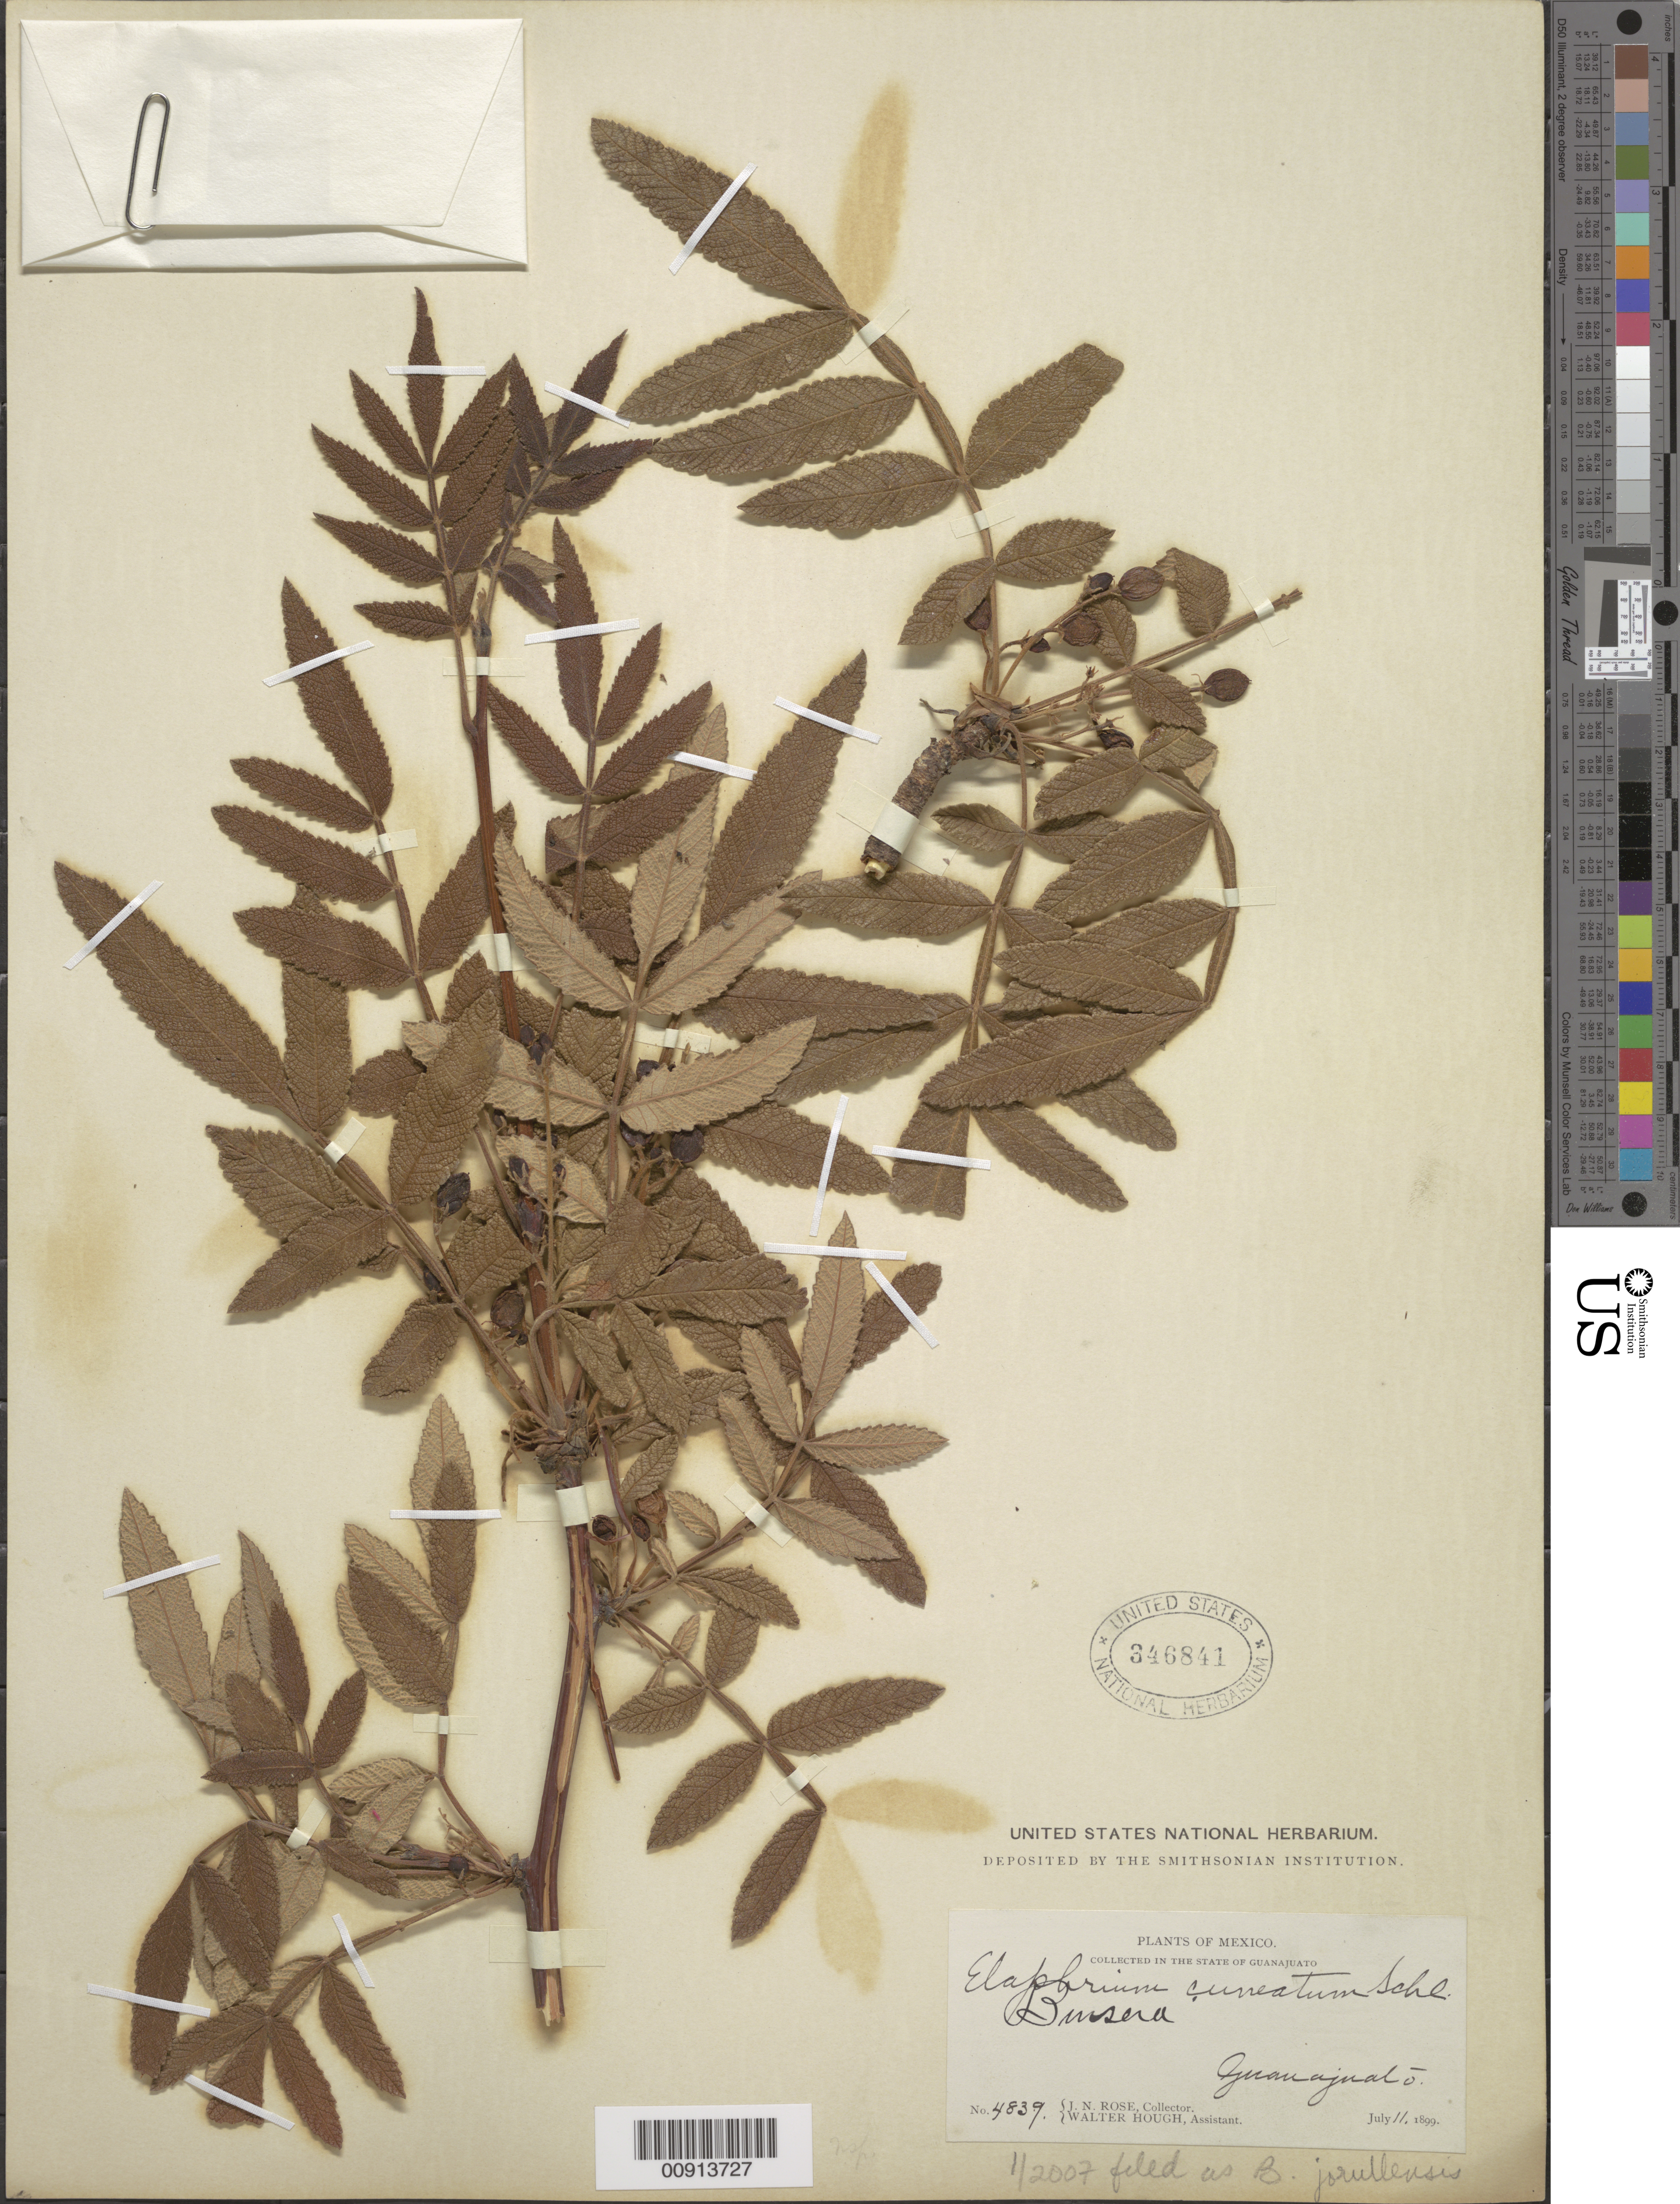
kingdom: Plantae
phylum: Tracheophyta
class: Magnoliopsida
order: Sapindales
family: Burseraceae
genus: Bursera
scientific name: Bursera jorullensis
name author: (Kunth) Engl.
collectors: J. N. Rose & W. Hough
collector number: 4839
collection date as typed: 11 Jul 1899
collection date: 1899-07-11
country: Mexico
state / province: Guanajuato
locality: Guanajuato, State of Guanajuato.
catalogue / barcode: US 346841